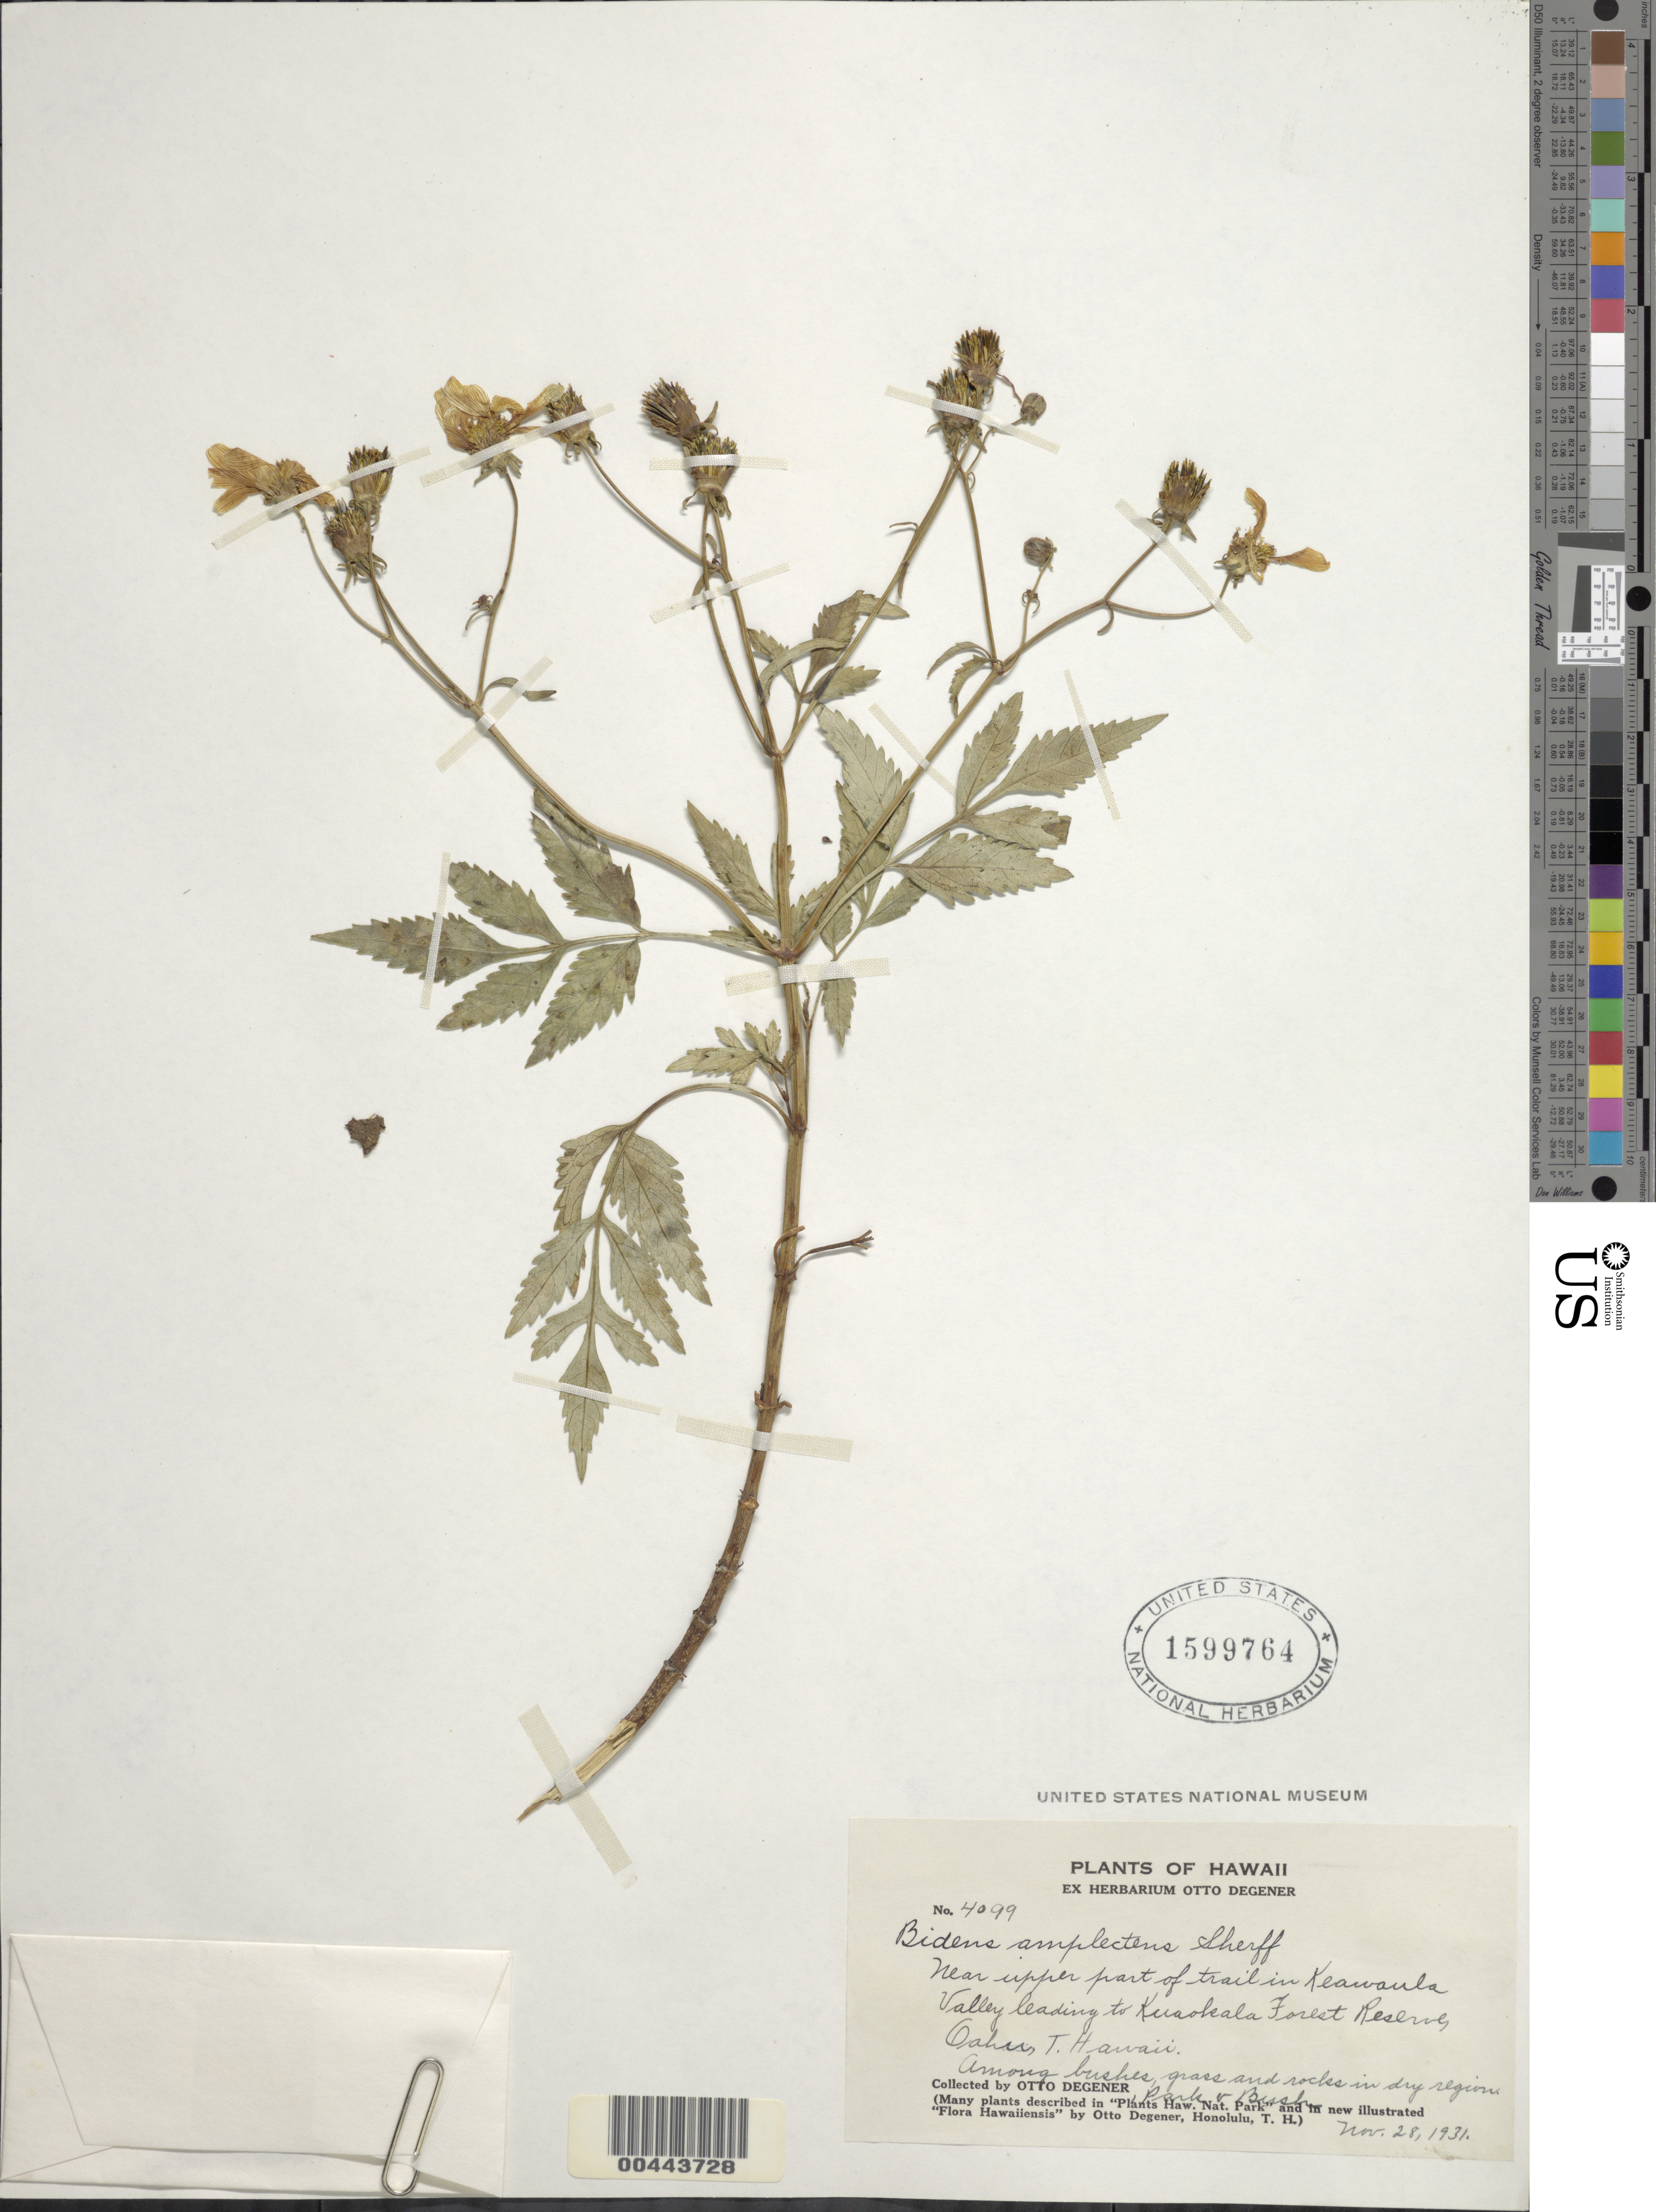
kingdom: Plantae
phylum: Tracheophyta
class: Magnoliopsida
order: Asterales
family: Asteraceae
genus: Bidens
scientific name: Bidens amplectens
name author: Sherff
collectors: O. Degener, Park & B. F. Bush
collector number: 4099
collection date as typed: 28 Nov 1931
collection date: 1931-11-28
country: United States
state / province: Hawaii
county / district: Honolulu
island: Oahu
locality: Near upper part of trail in Keawaula Valley leading to Kuaokala Forest Reserve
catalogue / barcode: US 1599764